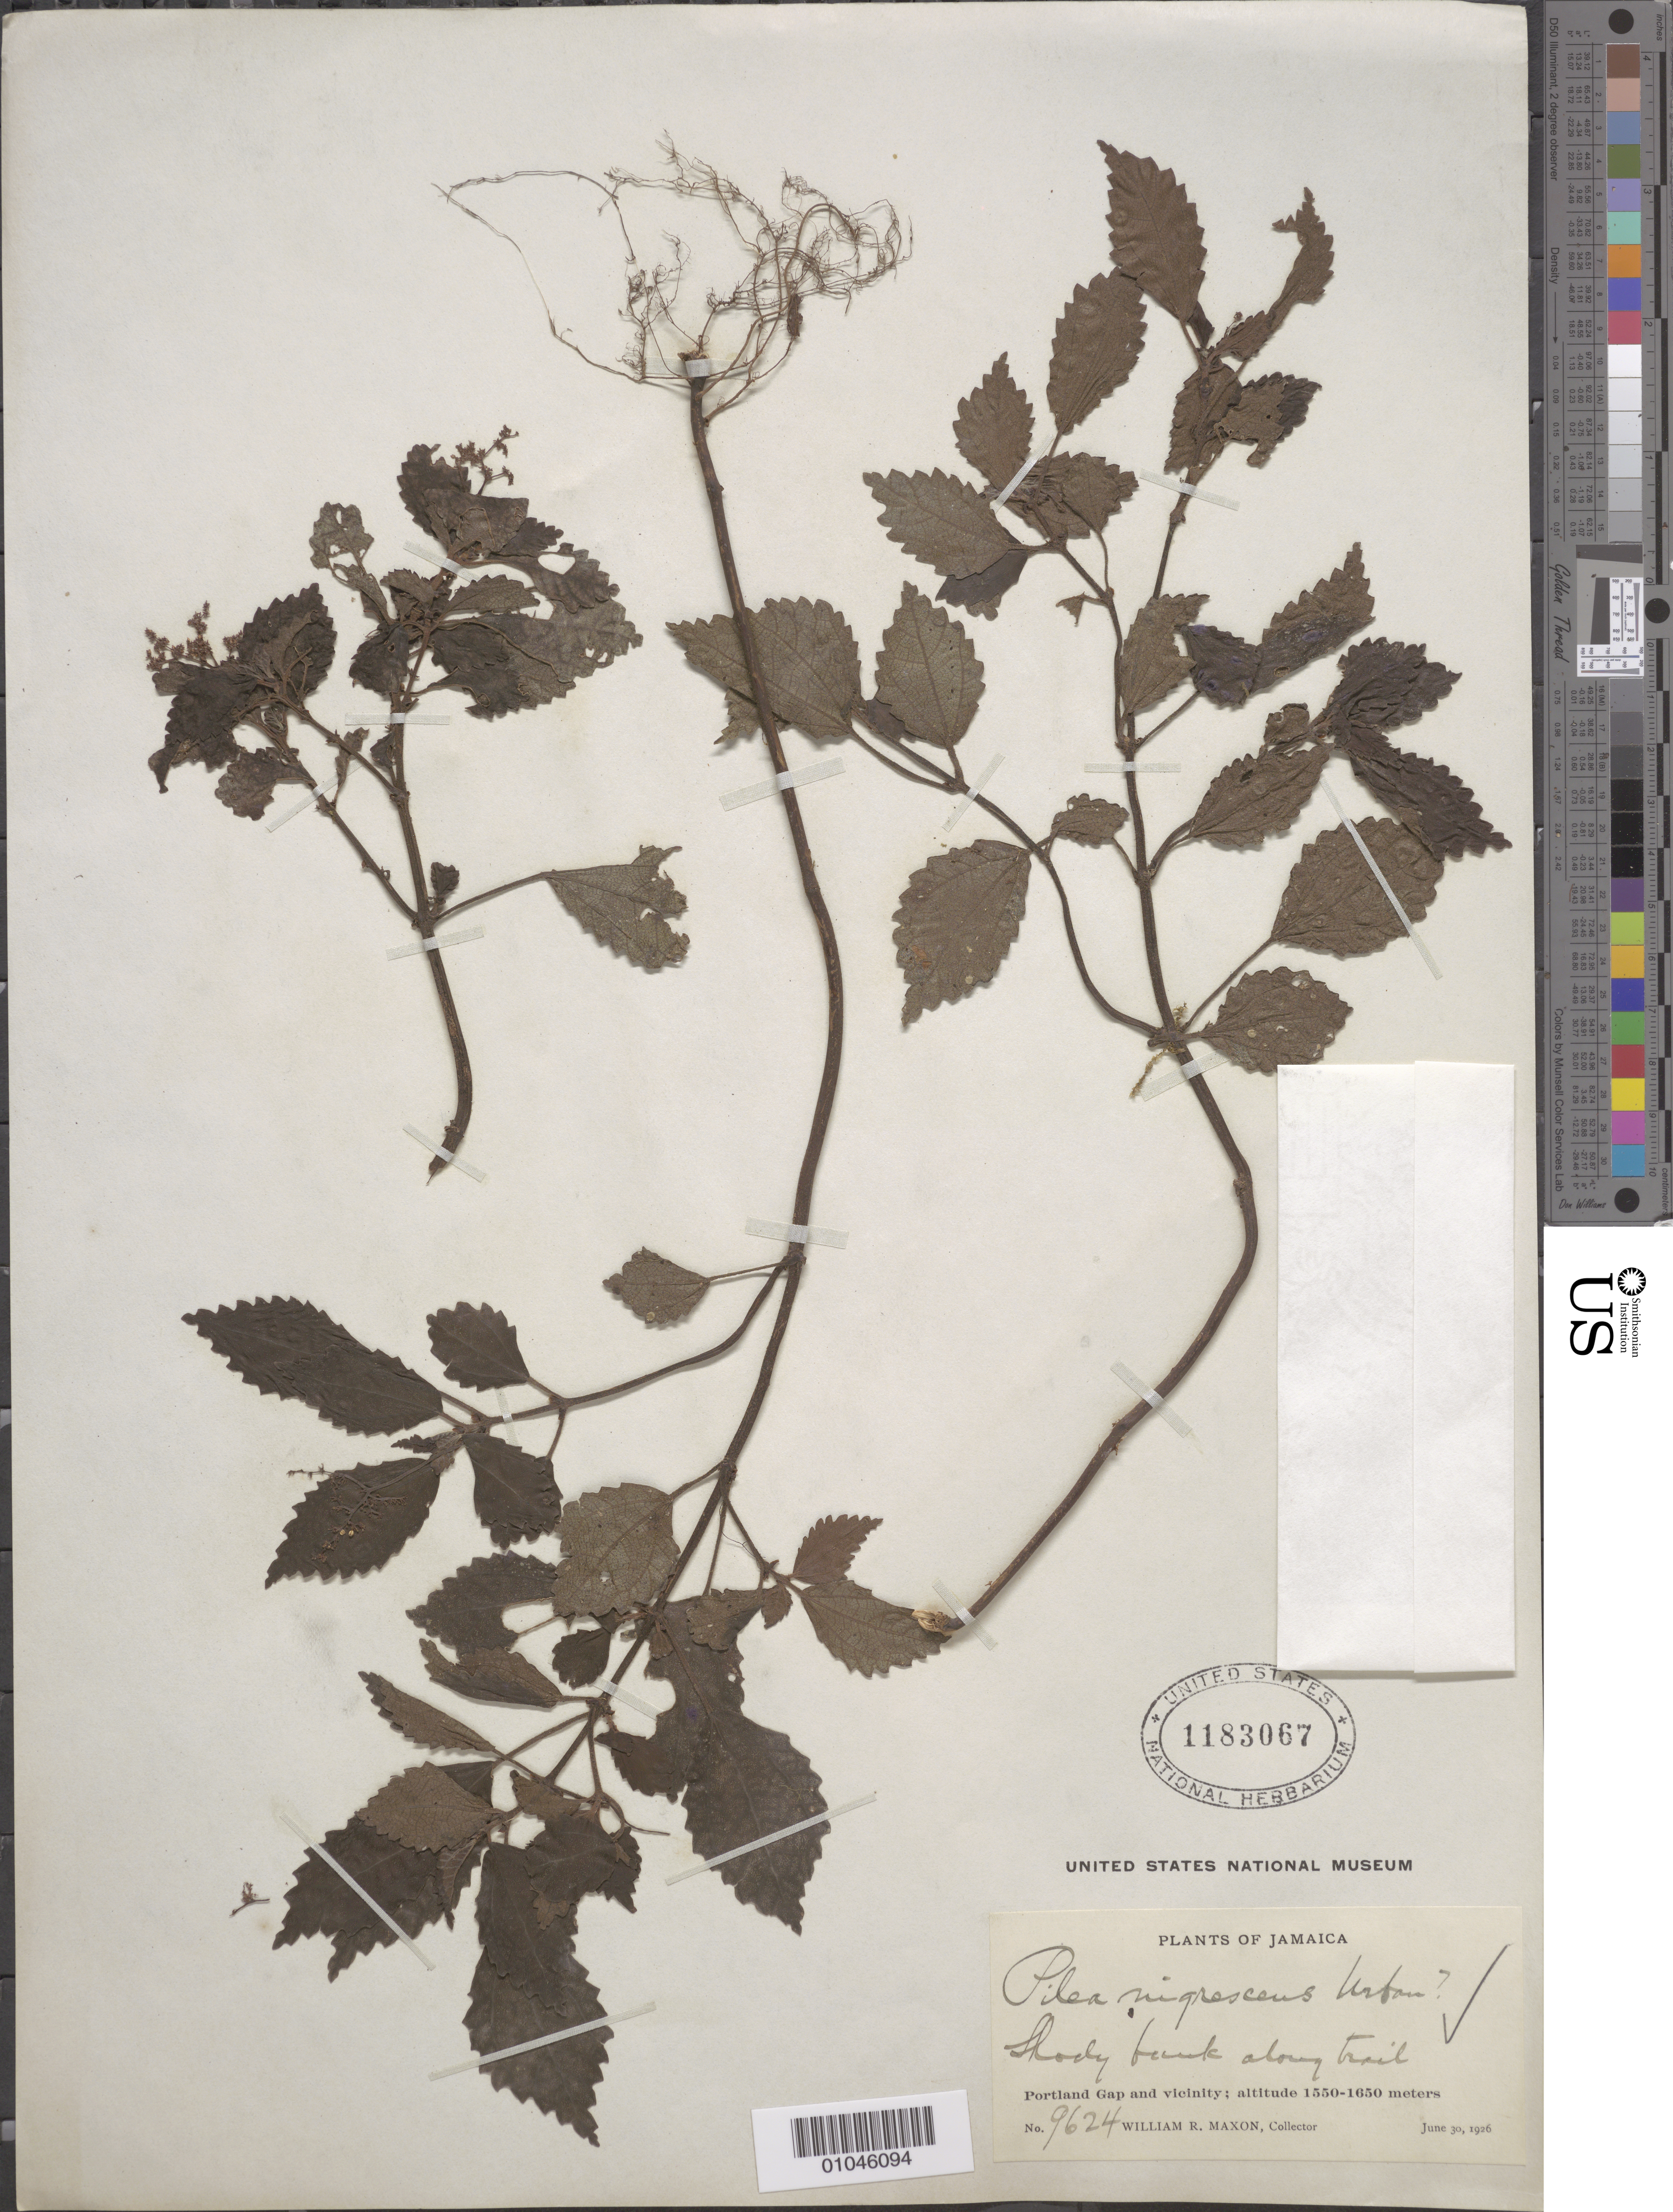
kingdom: Plantae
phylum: Tracheophyta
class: Magnoliopsida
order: Rosales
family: Urticaceae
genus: Pilea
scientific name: Pilea nigrescens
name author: Urb.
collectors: W. R. Maxon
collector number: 9624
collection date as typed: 30 Jun 1926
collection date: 1926-06-30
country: Jamaica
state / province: Portland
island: Jamaica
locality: Rocky bank along trail. Portland Gap and vicinity.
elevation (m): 1550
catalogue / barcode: US 1183067